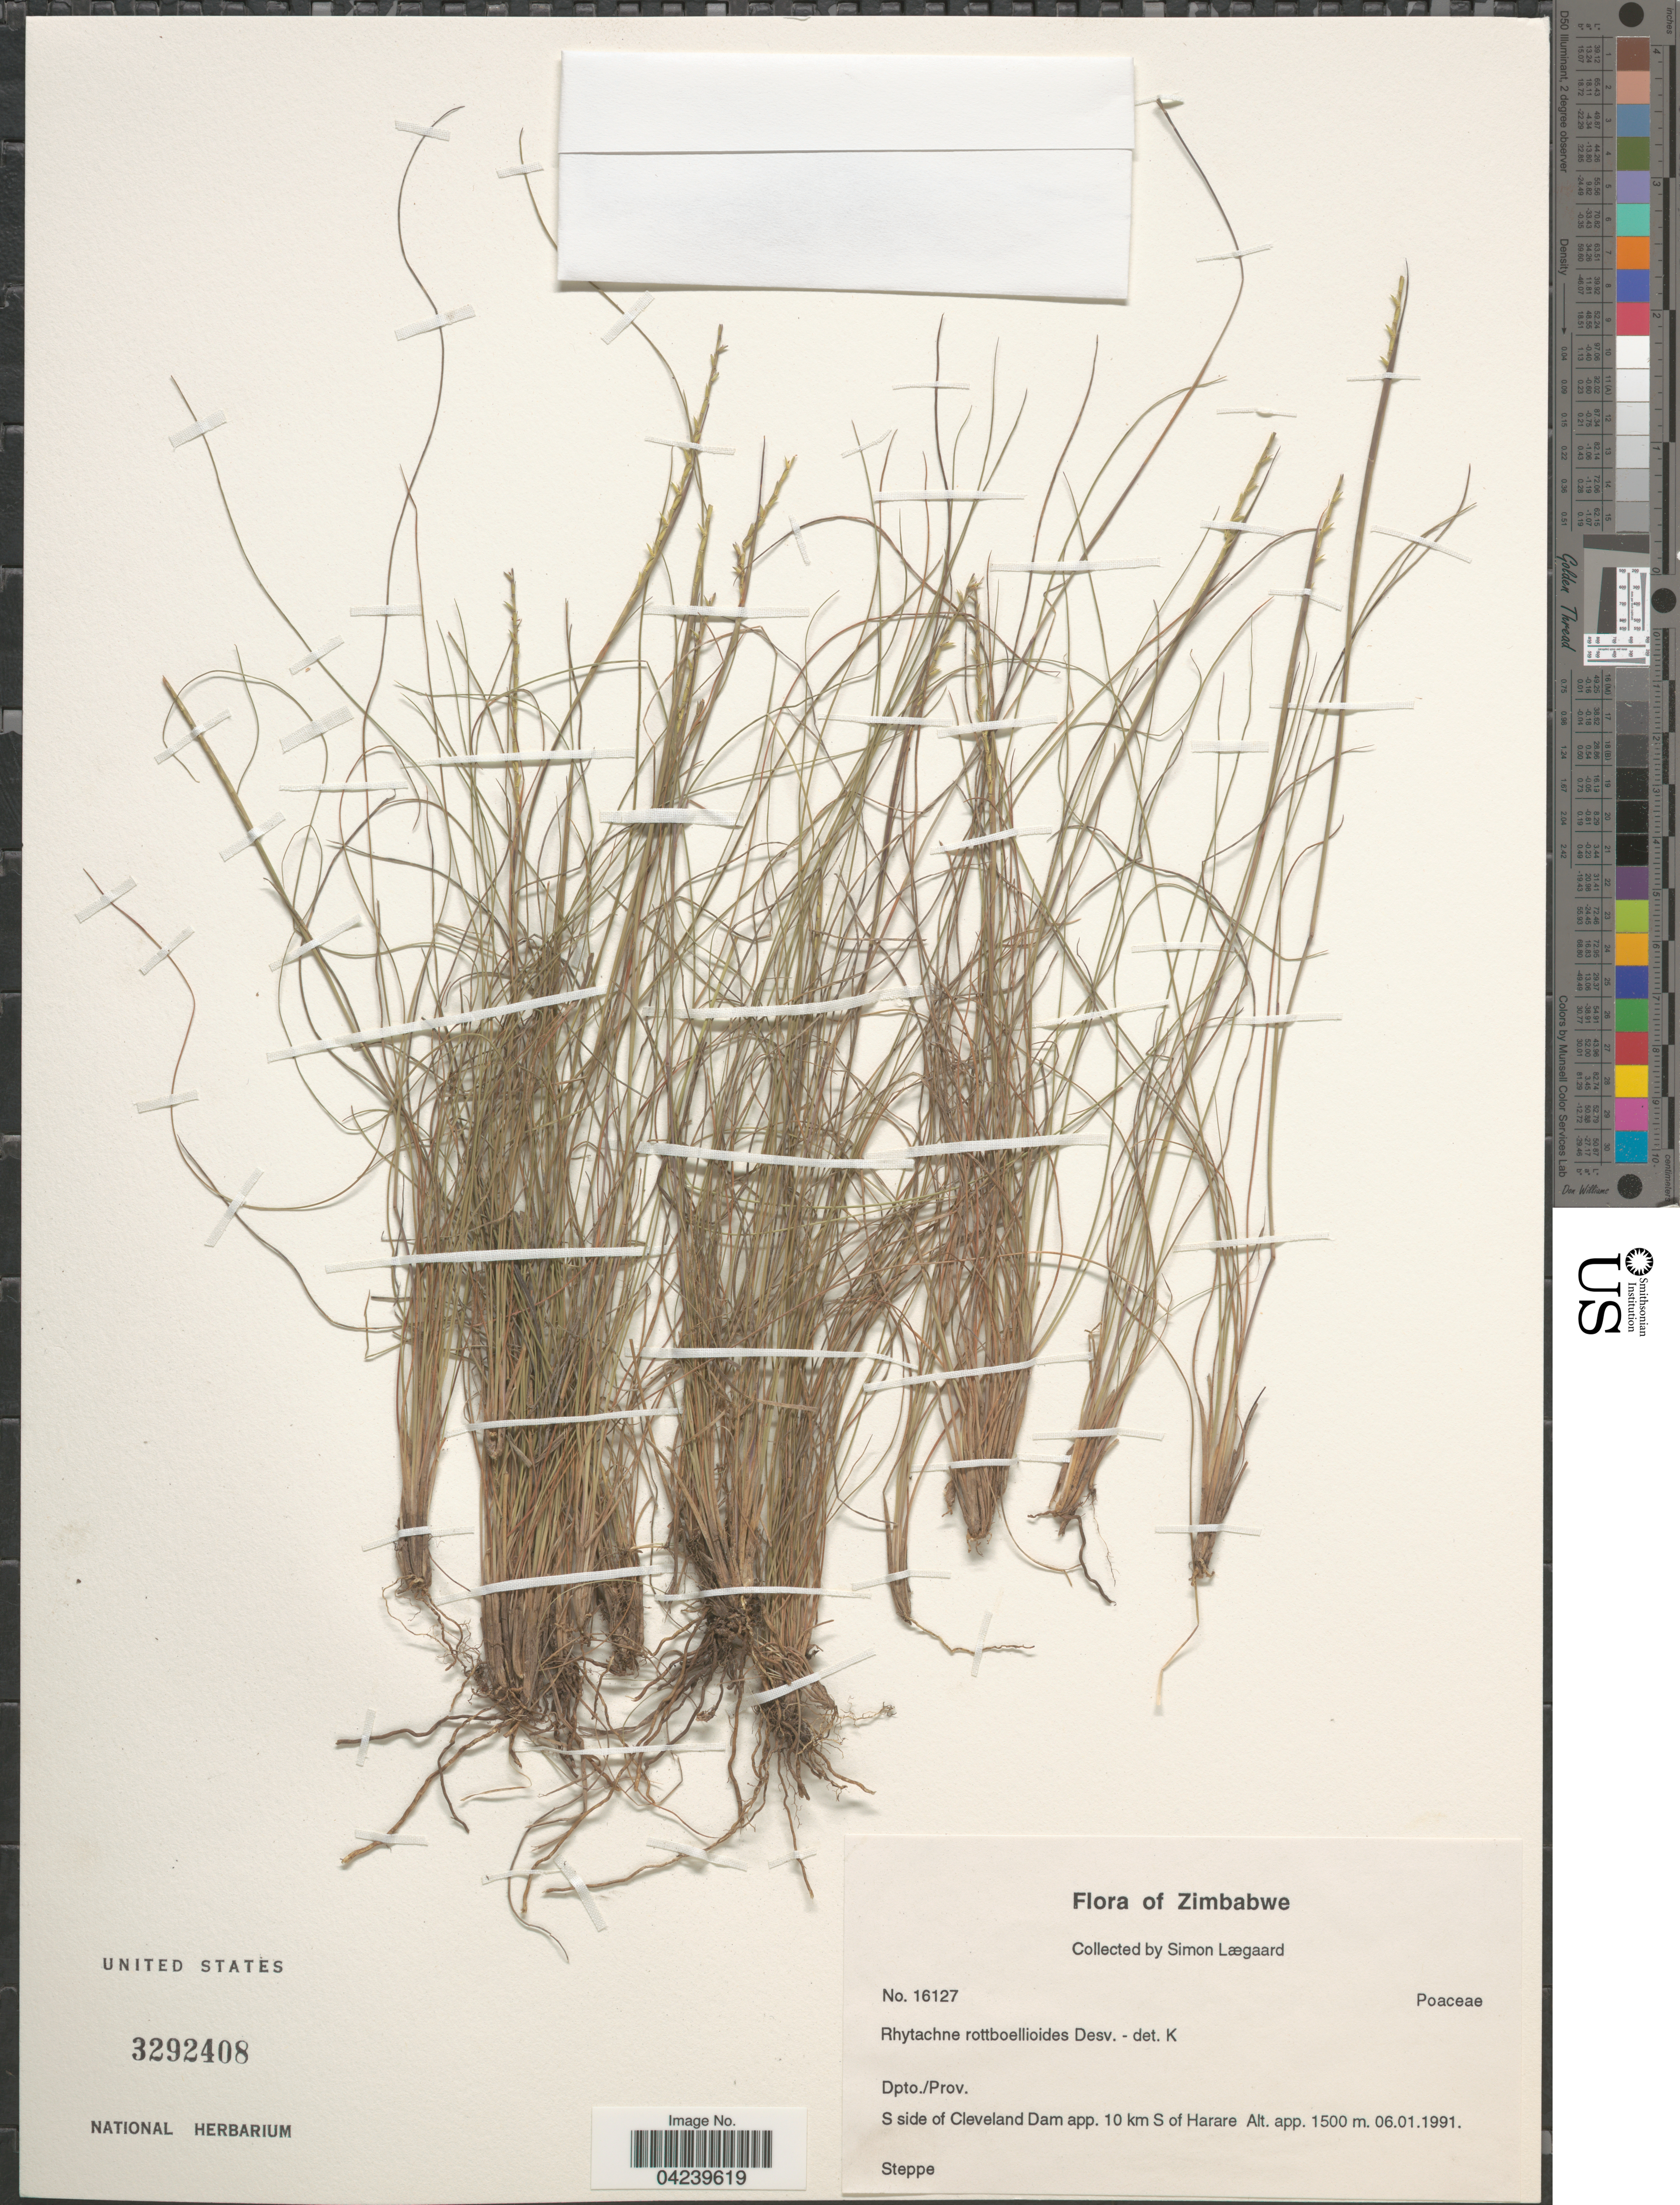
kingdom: Plantae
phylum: Tracheophyta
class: Liliopsida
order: Poales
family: Poaceae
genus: Rhytachne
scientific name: Rhytachne rottboellioides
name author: Desv.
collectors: S. Lægaard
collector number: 16127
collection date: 1991-01-06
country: Zimbabwe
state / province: Harare (city)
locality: Dpto./ Prov. S side of Cleveland Dam app. 10 km S of Harare.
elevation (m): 1500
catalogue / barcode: US 3292408